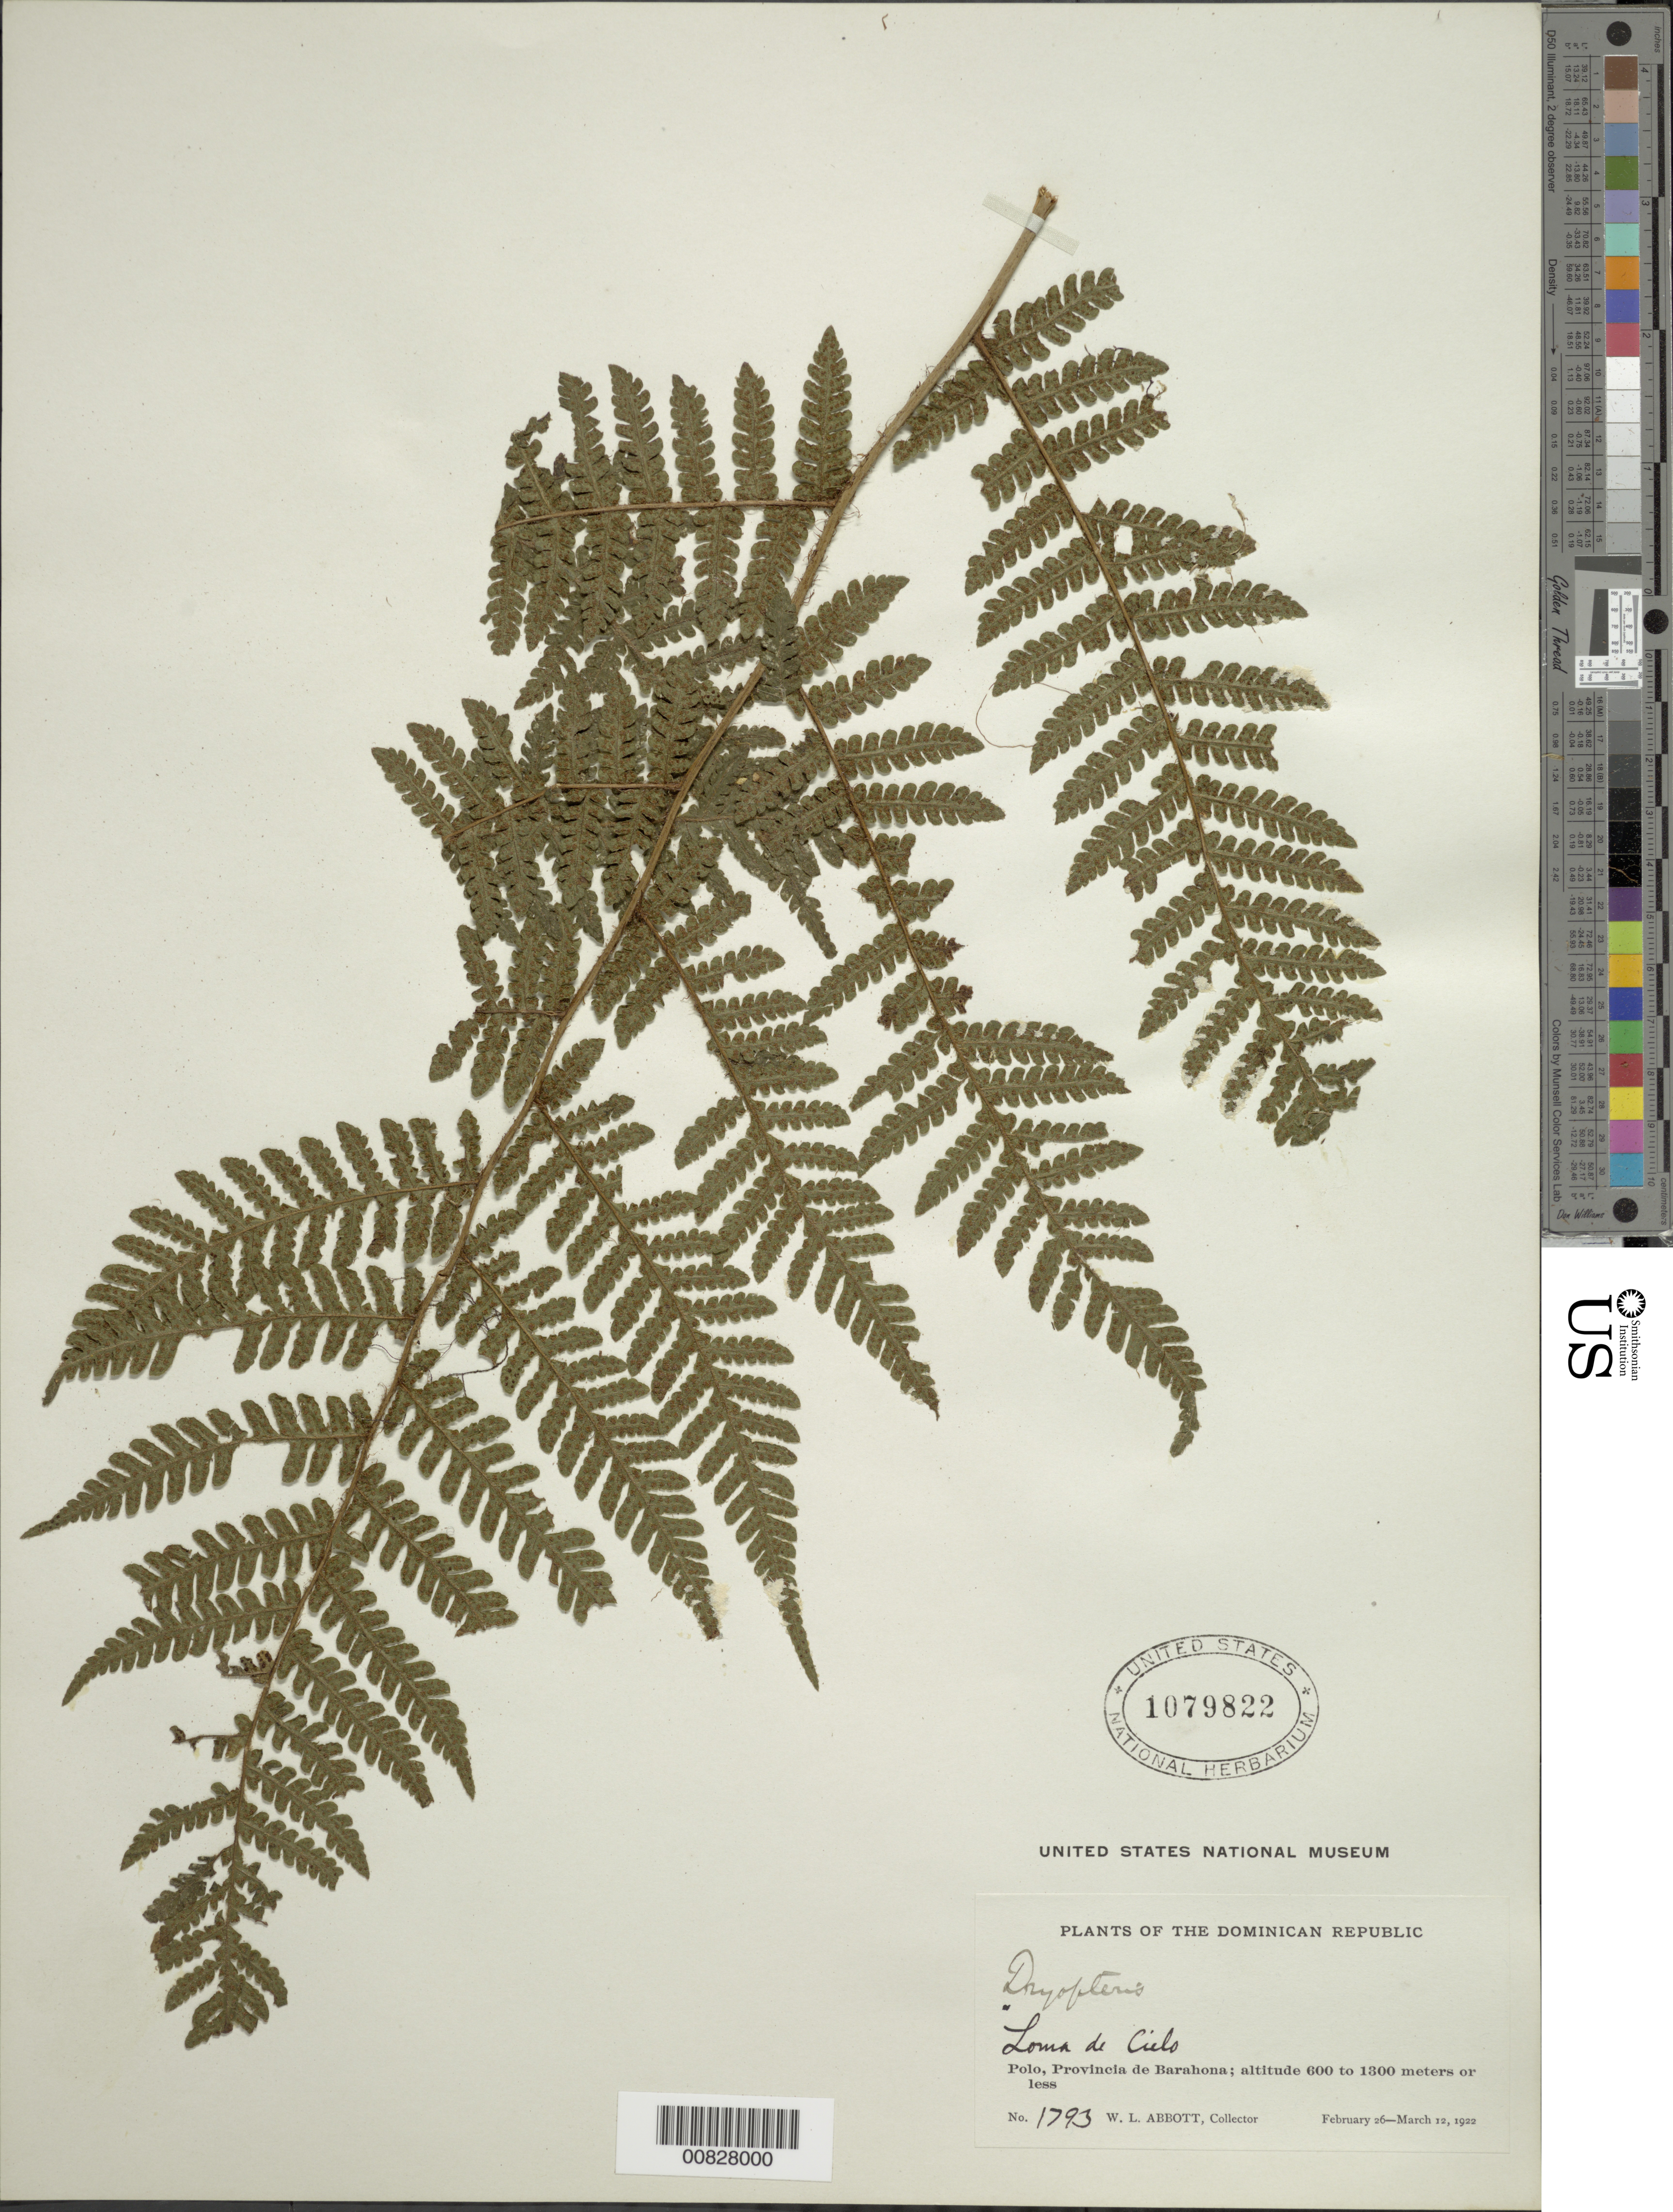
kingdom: Plantae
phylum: Tracheophyta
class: Polypodiopsida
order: Polypodiales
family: Dryopteridaceae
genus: Megalastrum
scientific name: Megalastrum subincisum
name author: (Willd.) A.R. Sm. & R.C. Moran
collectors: W. L. Abbott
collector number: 1793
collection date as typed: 26 Feb 1922 to 12 Mar 1922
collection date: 1922-02-26/1922-03-12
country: Dominican Republic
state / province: Barahona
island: Hispaniola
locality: Polo, Loma de Cielo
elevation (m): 600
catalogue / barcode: US 1079822